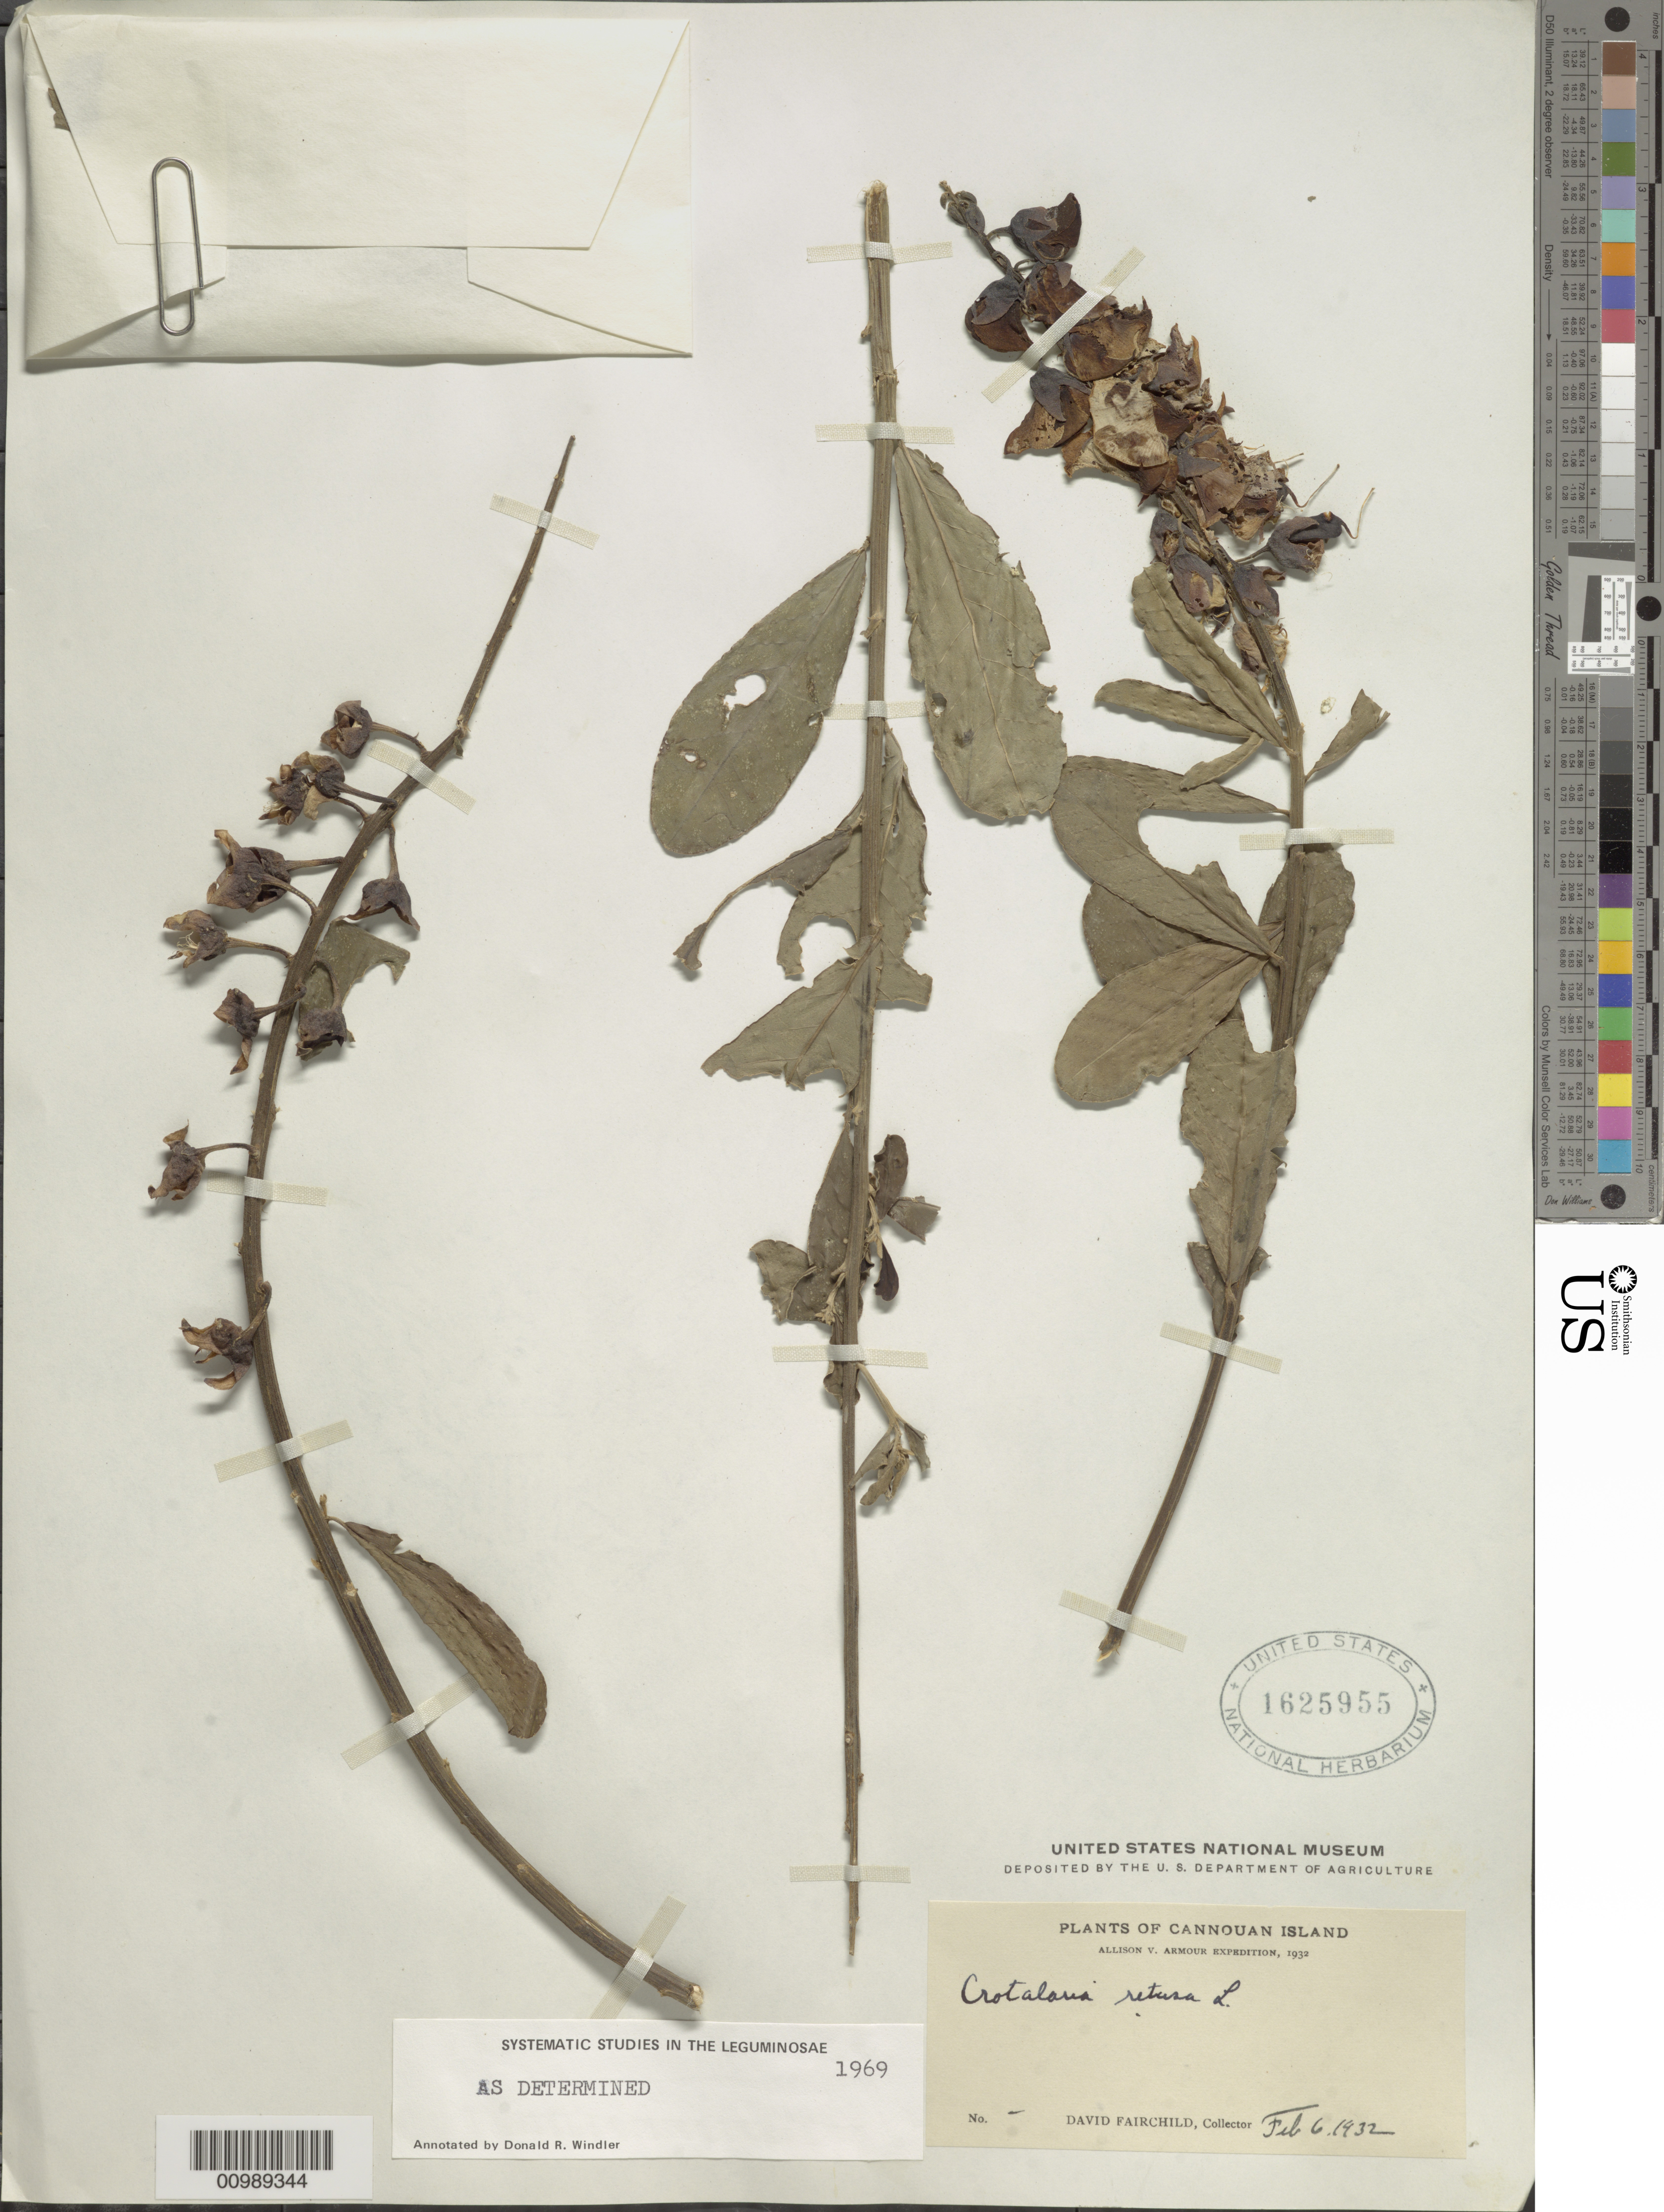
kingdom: Plantae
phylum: Tracheophyta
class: Magnoliopsida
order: Fabales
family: Fabaceae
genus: Crotalaria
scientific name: Crotalaria retusa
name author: L.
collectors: D. Fairchild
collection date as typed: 06 Feb 1932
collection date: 1932-02-06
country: St. Vincent - Grenadines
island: Canouan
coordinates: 0 N, 0 E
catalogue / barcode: US 1625955